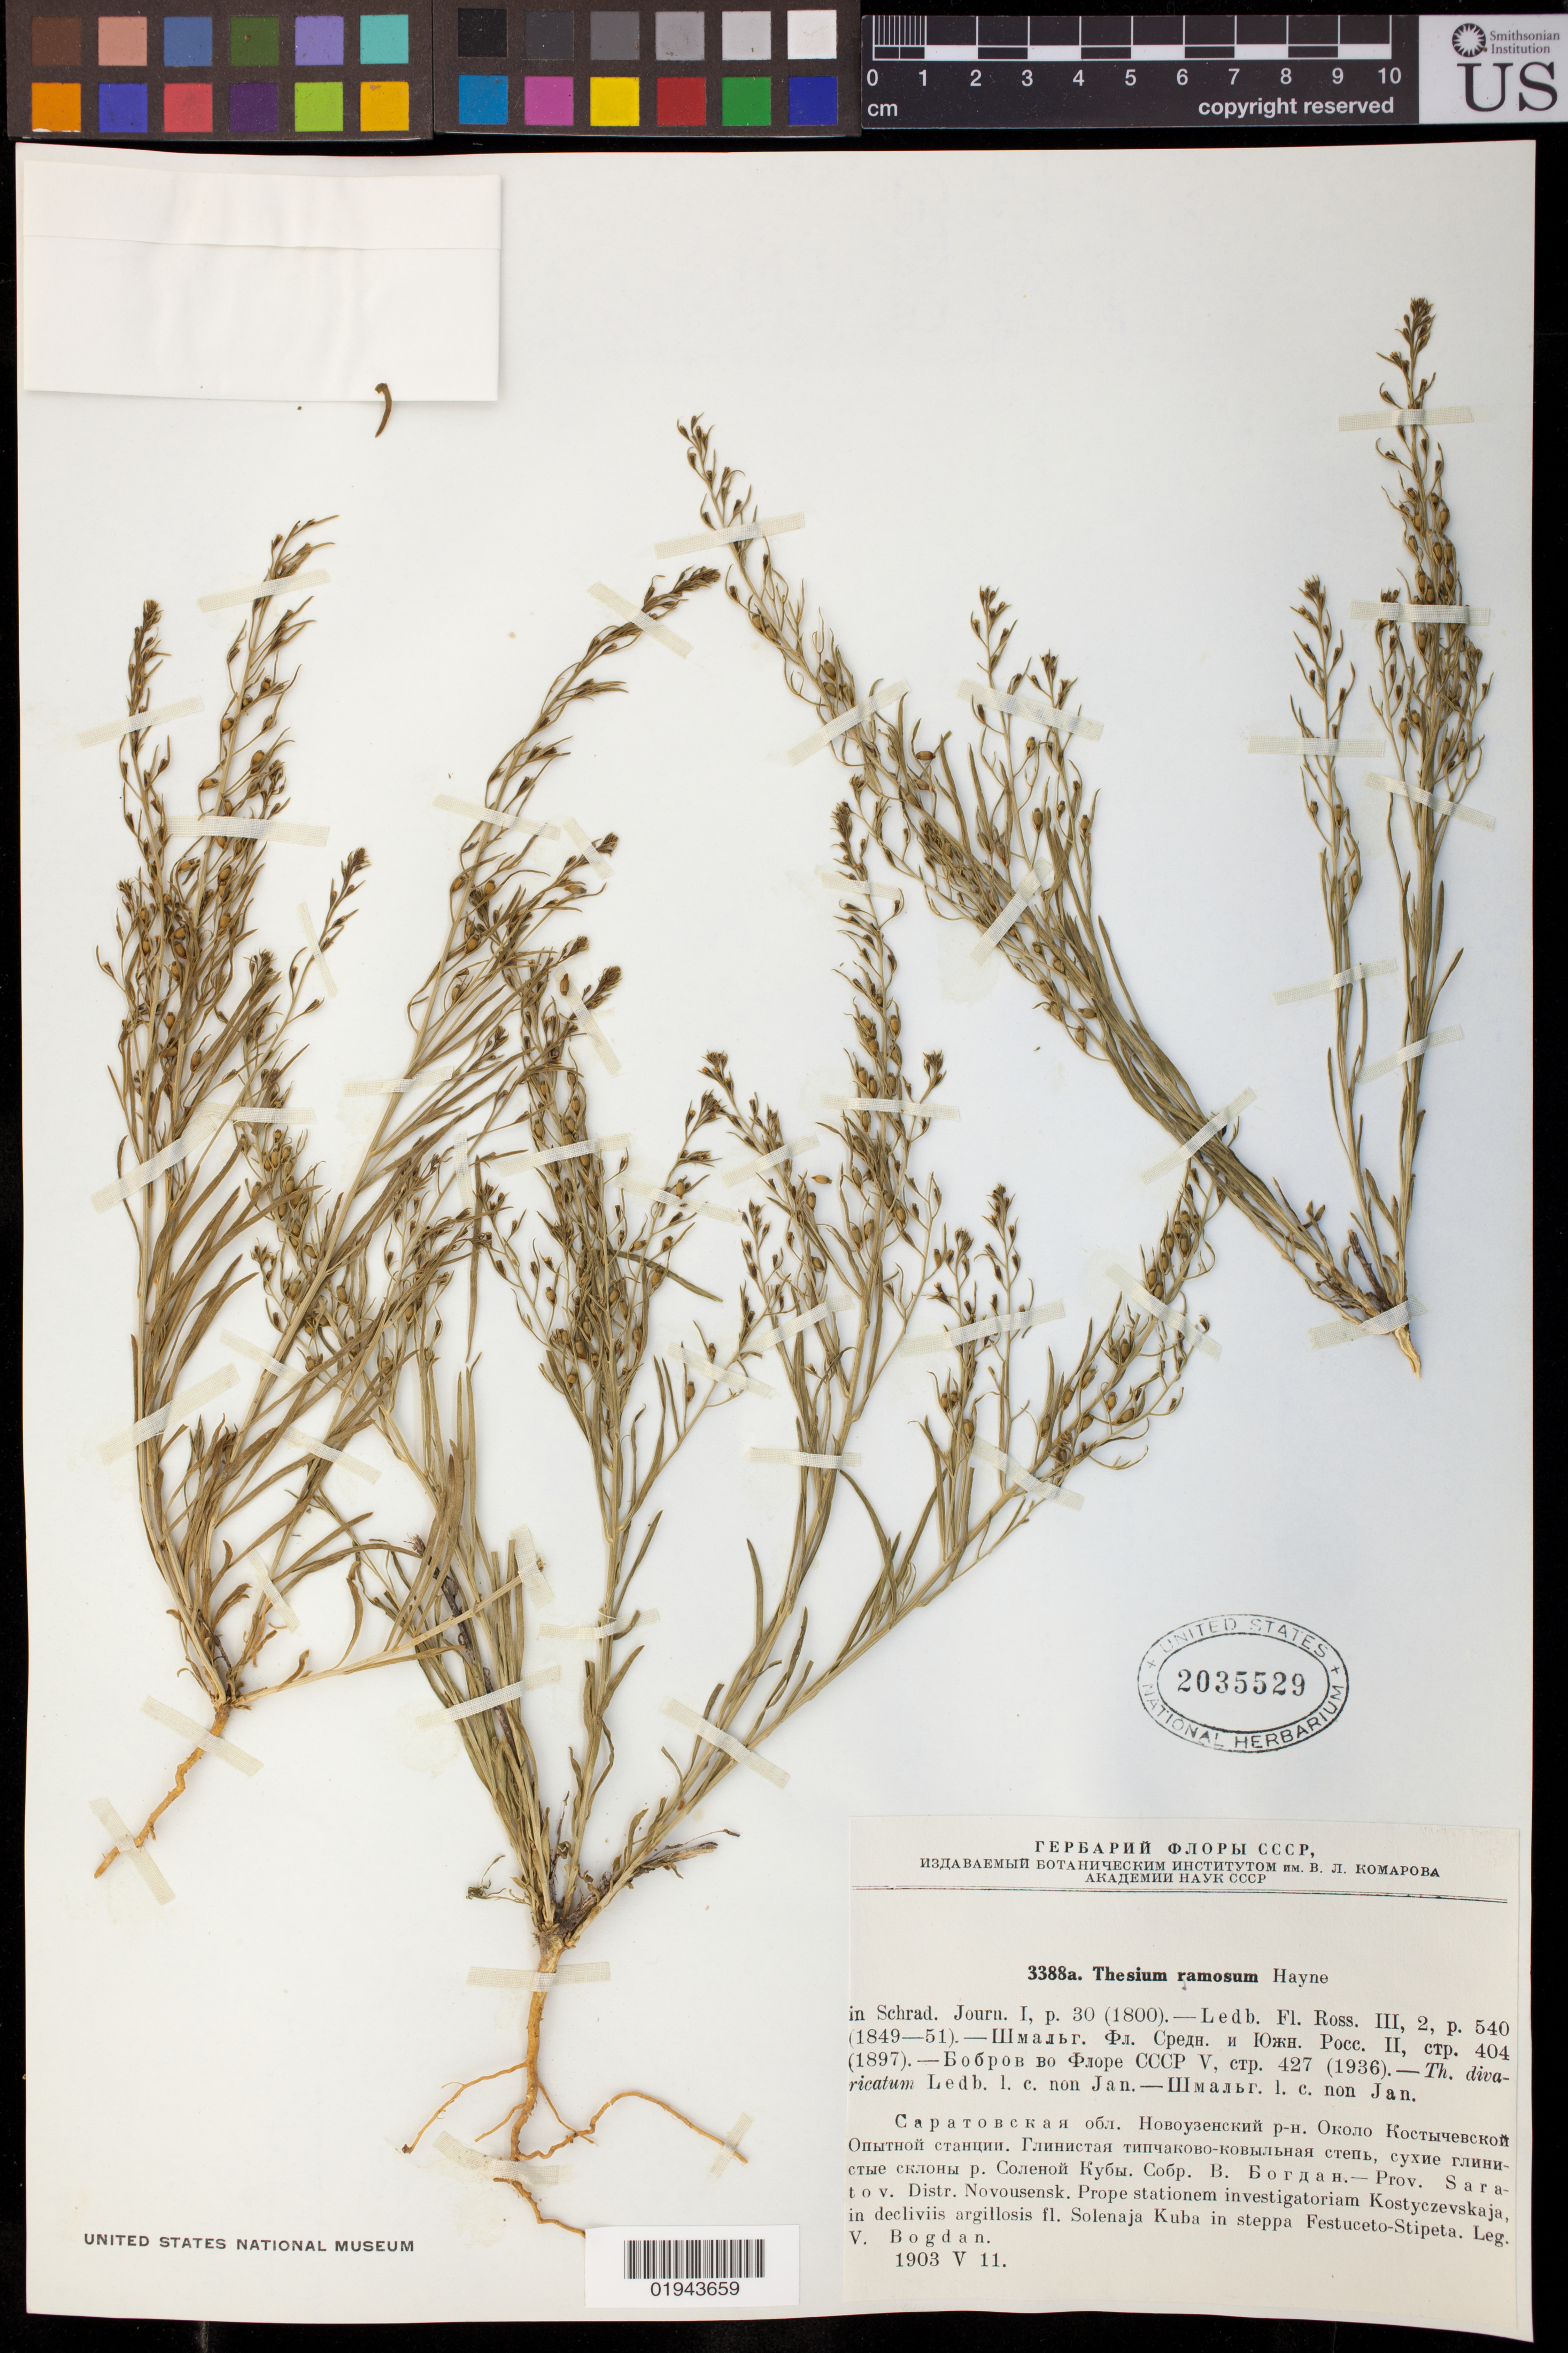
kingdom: Plantae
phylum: Tracheophyta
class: Magnoliopsida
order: Santalales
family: Thesiaceae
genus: Thesium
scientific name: Thesium ramosum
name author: Hayne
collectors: V. Bogdan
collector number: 3388a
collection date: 1903-05-11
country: Russian Federation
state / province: Saratov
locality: Distr. Novousensk. Prope stationem investigatoriam Kostyczevskaja, in decliviis argillosis fl. Solenaja Kuba in steppa Festuceto-Stipeta.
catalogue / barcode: US 2035529